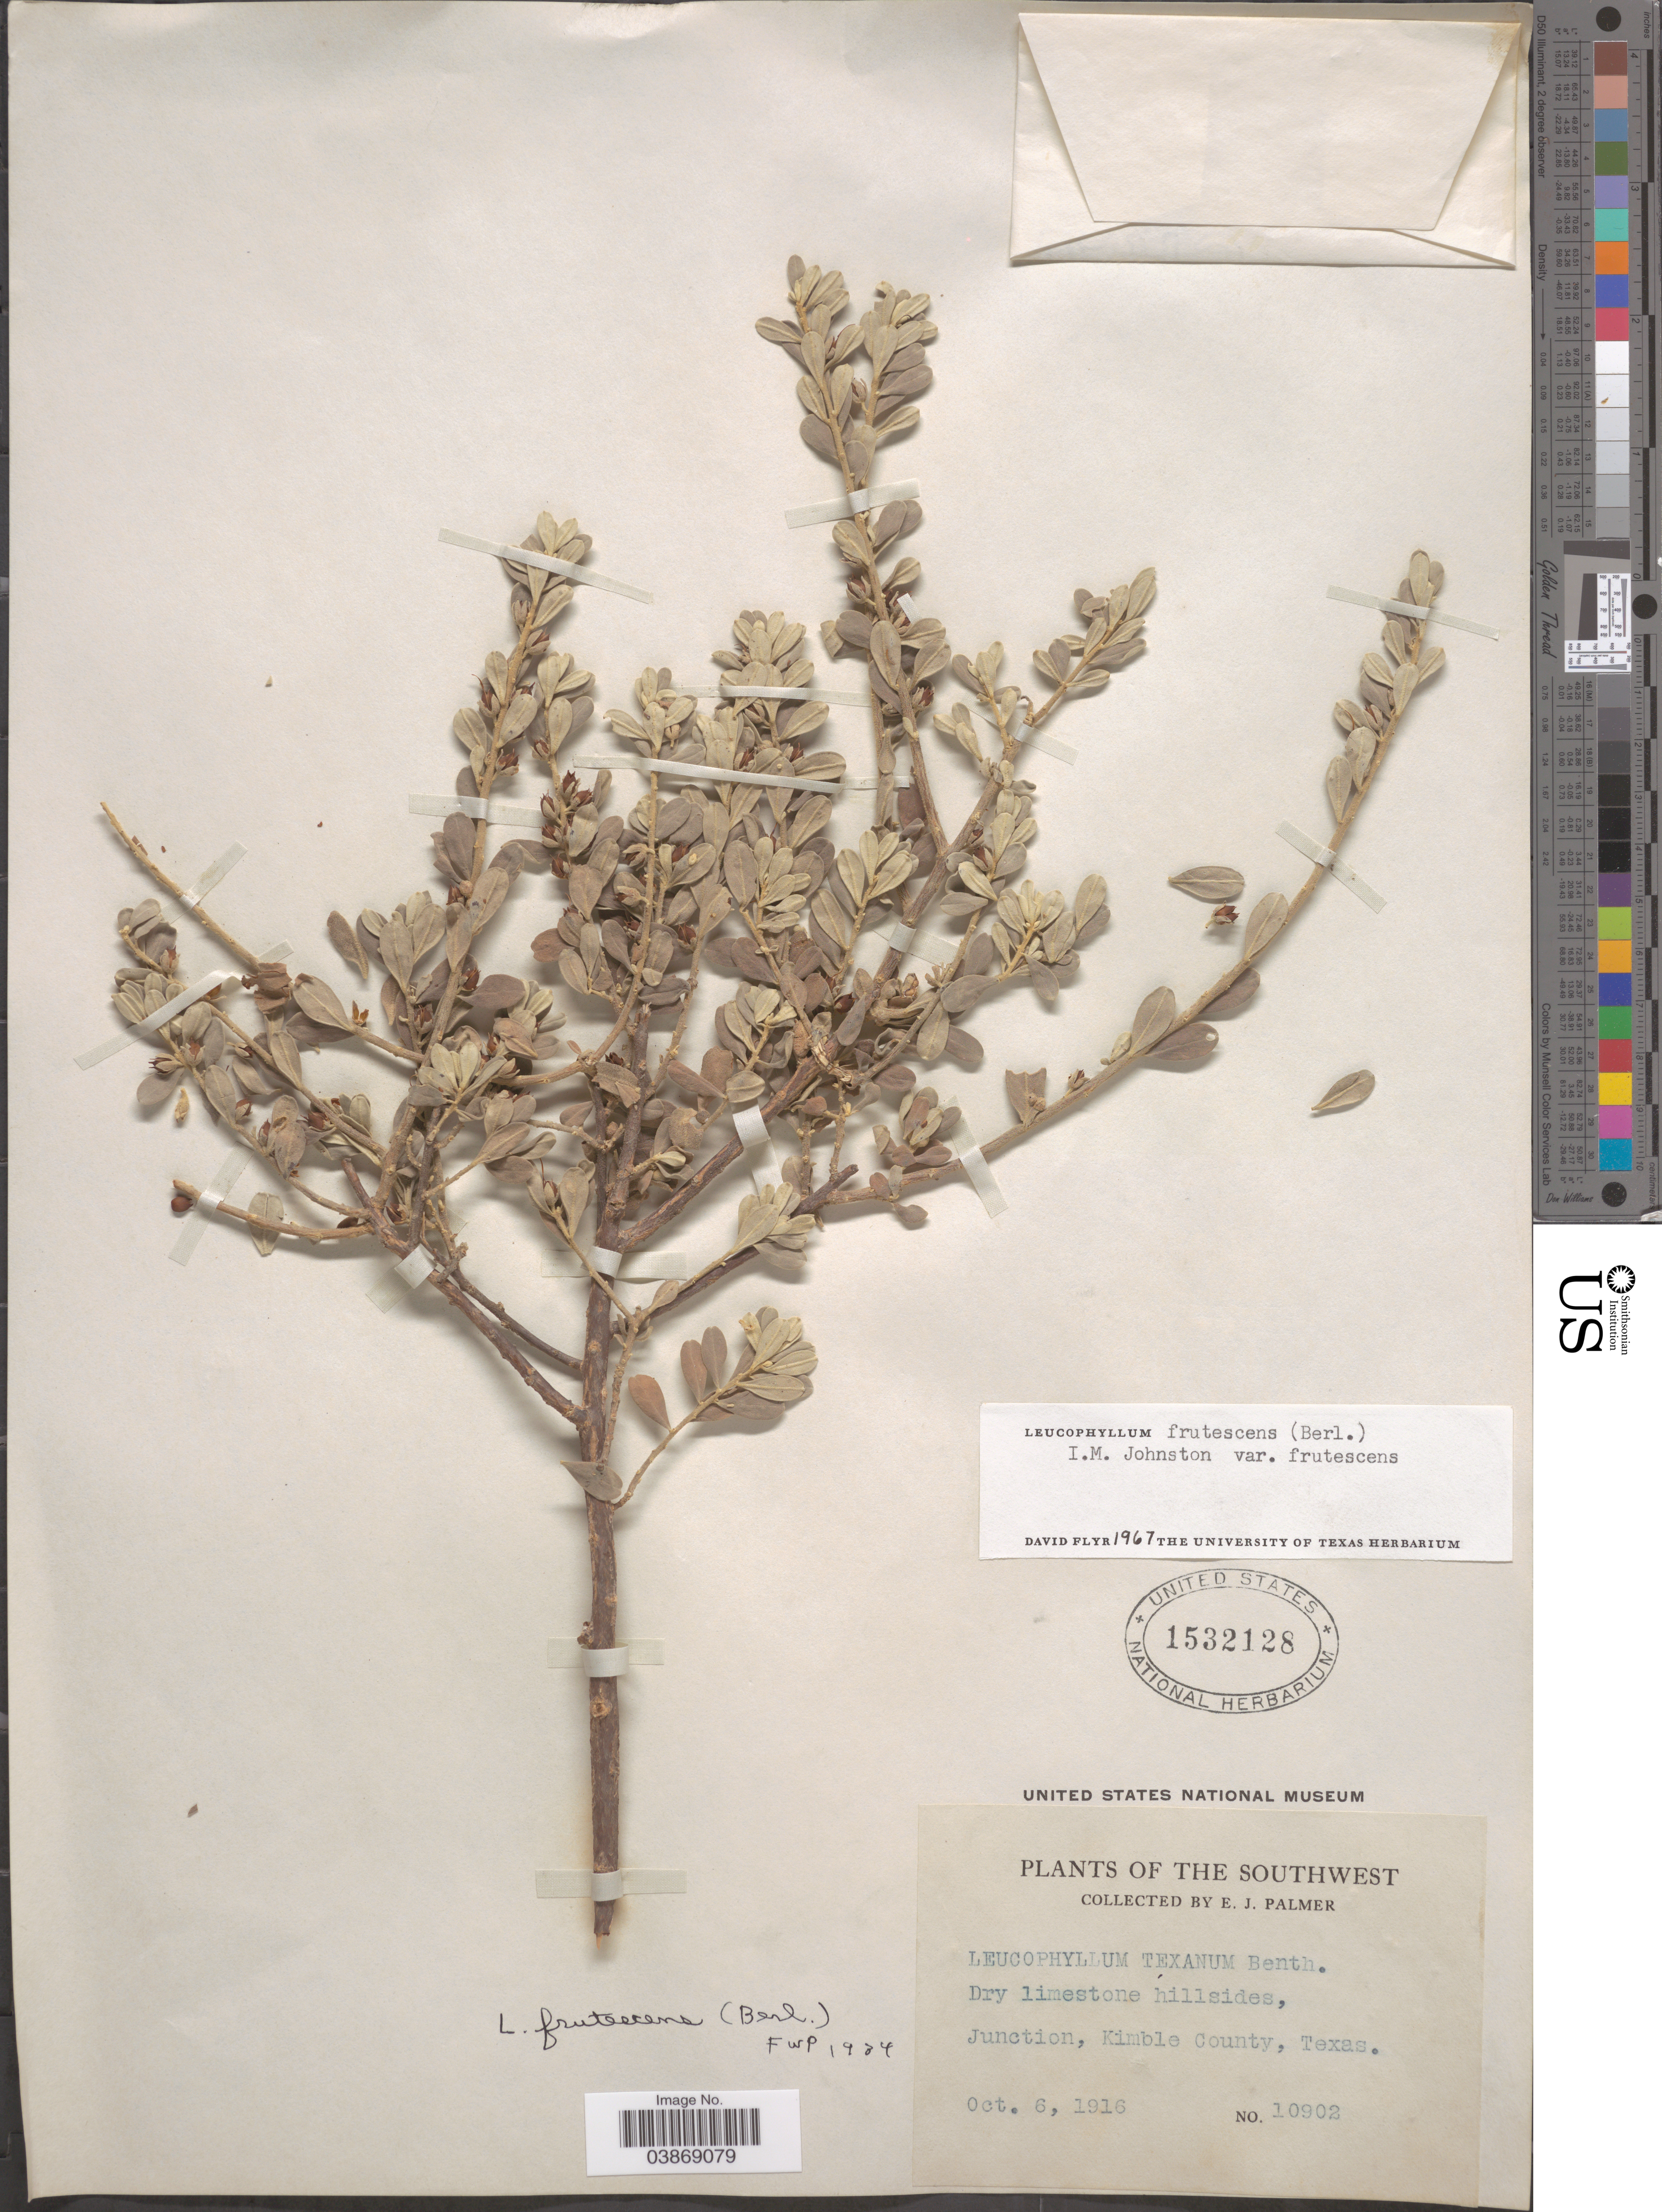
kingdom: Plantae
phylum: Tracheophyta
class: Magnoliopsida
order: Lamiales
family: Scrophulariaceae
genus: Leucophyllum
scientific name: Leucophyllum frutescens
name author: (Berland.) I.M. Johnst.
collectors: E. J. Palmer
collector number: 10902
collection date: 1916-10-06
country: United States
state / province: Texas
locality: The Southwest. Junction, Kimble County.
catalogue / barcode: US 1532128